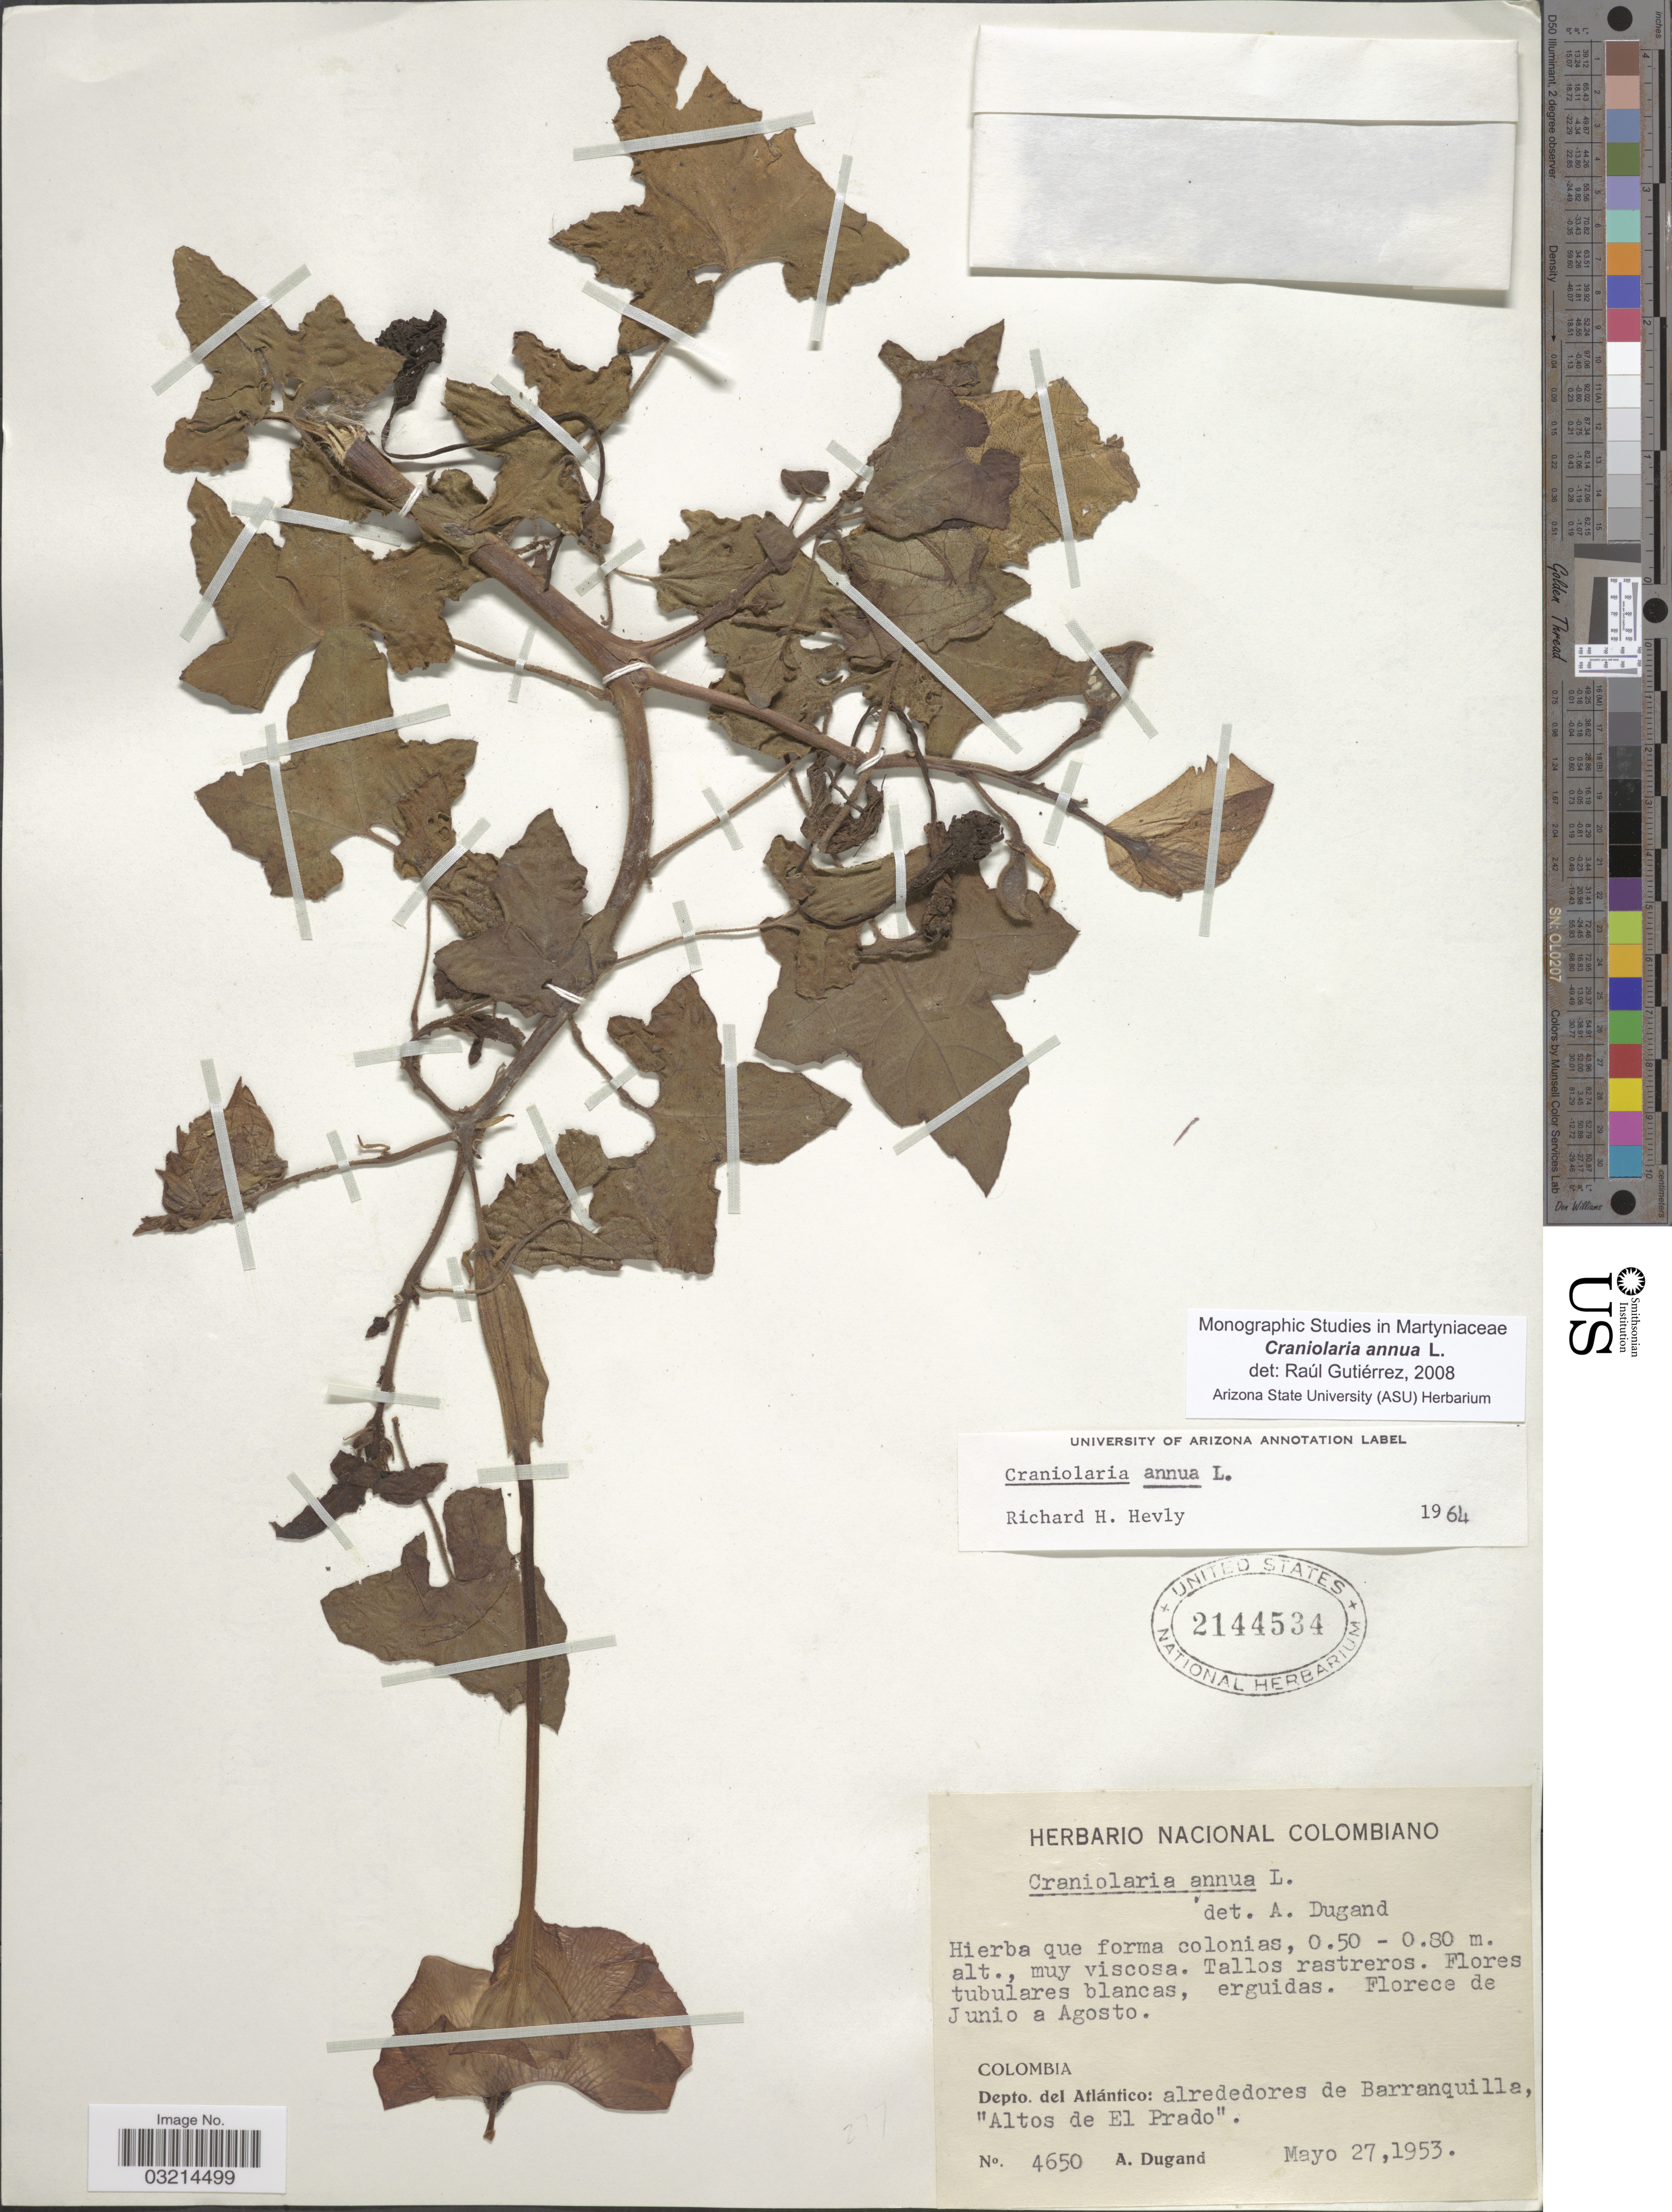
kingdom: Plantae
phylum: Tracheophyta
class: Magnoliopsida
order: Lamiales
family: Martyniaceae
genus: Craniolaria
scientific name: Craniolaria annua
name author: L.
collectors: A. Dugand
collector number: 4650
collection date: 1953-05-27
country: Colombia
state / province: Atlántico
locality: Depto. de Atlántico: alrededores de Barranquilla, "Altos de El Prado".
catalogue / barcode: US 2144534